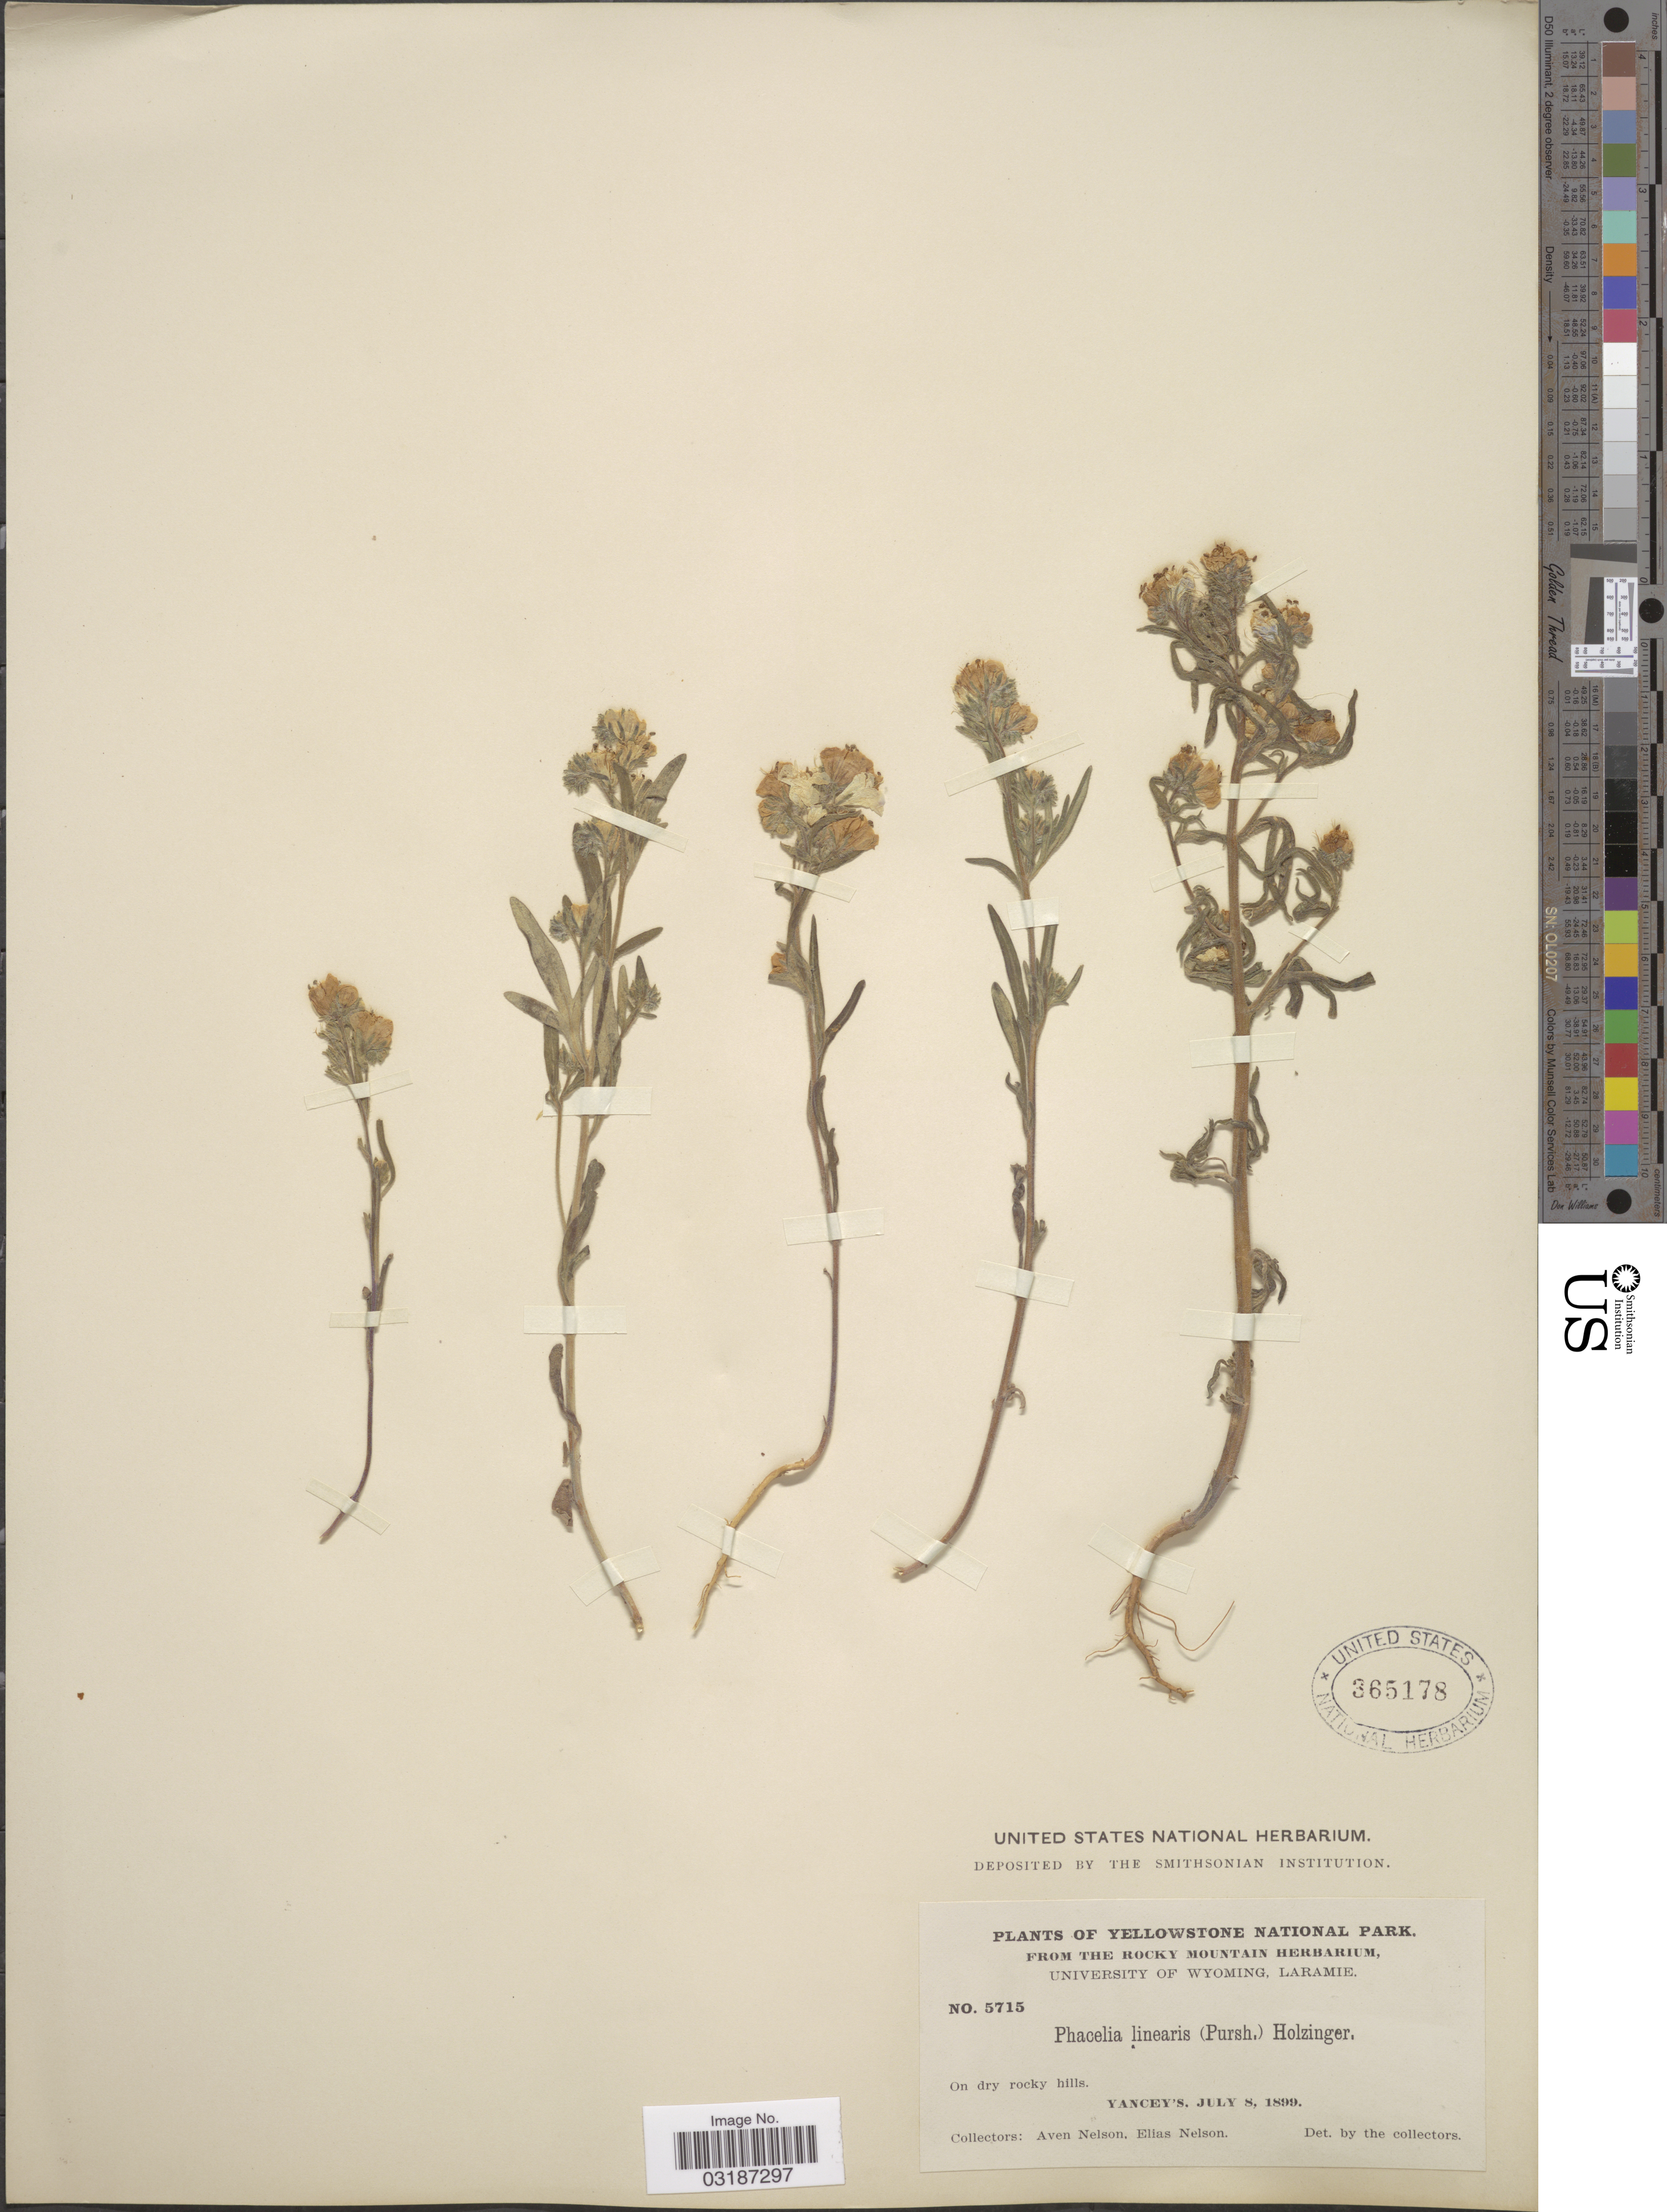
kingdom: Plantae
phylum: Tracheophyta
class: Magnoliopsida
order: Boraginales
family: Hydrophyllaceae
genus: Phacelia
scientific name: Phacelia linearis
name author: (Pursh) Holz.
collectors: A. Nelson & E. Nelson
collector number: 5715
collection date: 1899-07-08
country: United States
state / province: Wyoming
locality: The Yellowstone National Park. Laramie. On dry rocky hills. Yancey's.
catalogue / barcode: US 365178